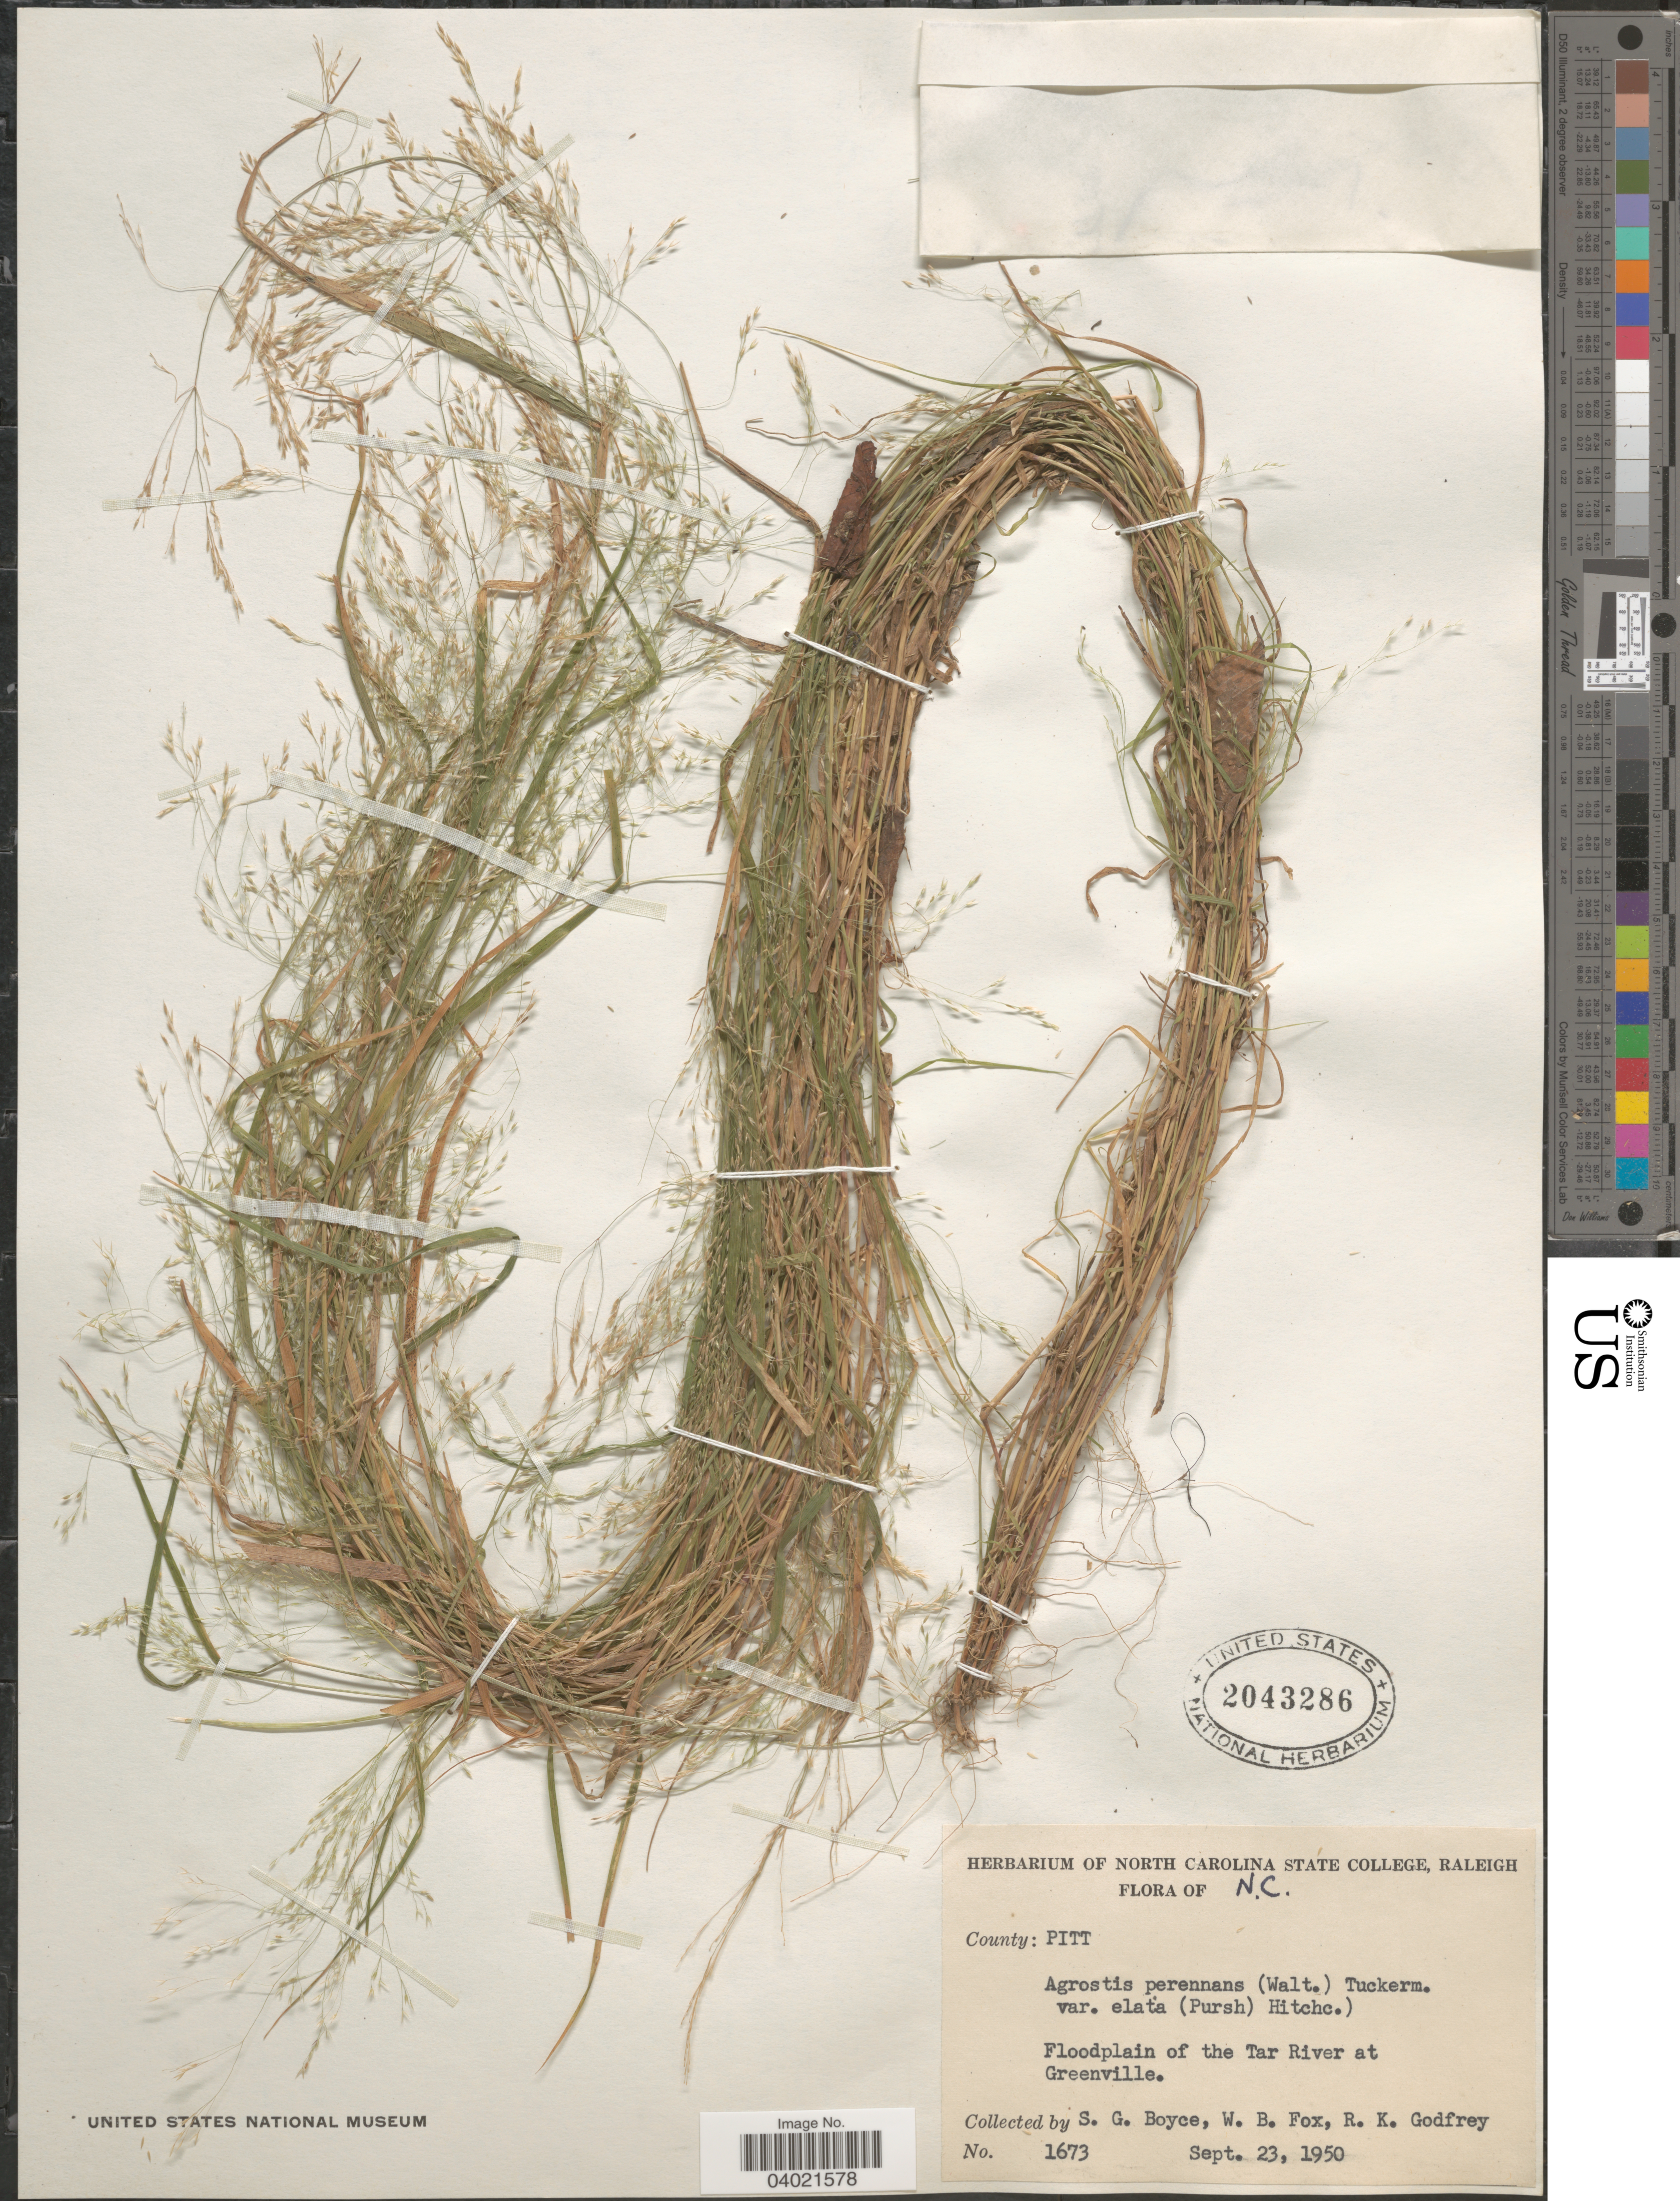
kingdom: Plantae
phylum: Tracheophyta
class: Liliopsida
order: Poales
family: Poaceae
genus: Agrostis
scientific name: Agrostis perennans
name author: (Walter) Tuck.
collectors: S. Boyce, W. B. Fox & R. K. Godfrey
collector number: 1673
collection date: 1950-09-23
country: United States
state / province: North Carolina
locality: County: Pitt. Floodplain of the Tar River at Greenville.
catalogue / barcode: US 2043286